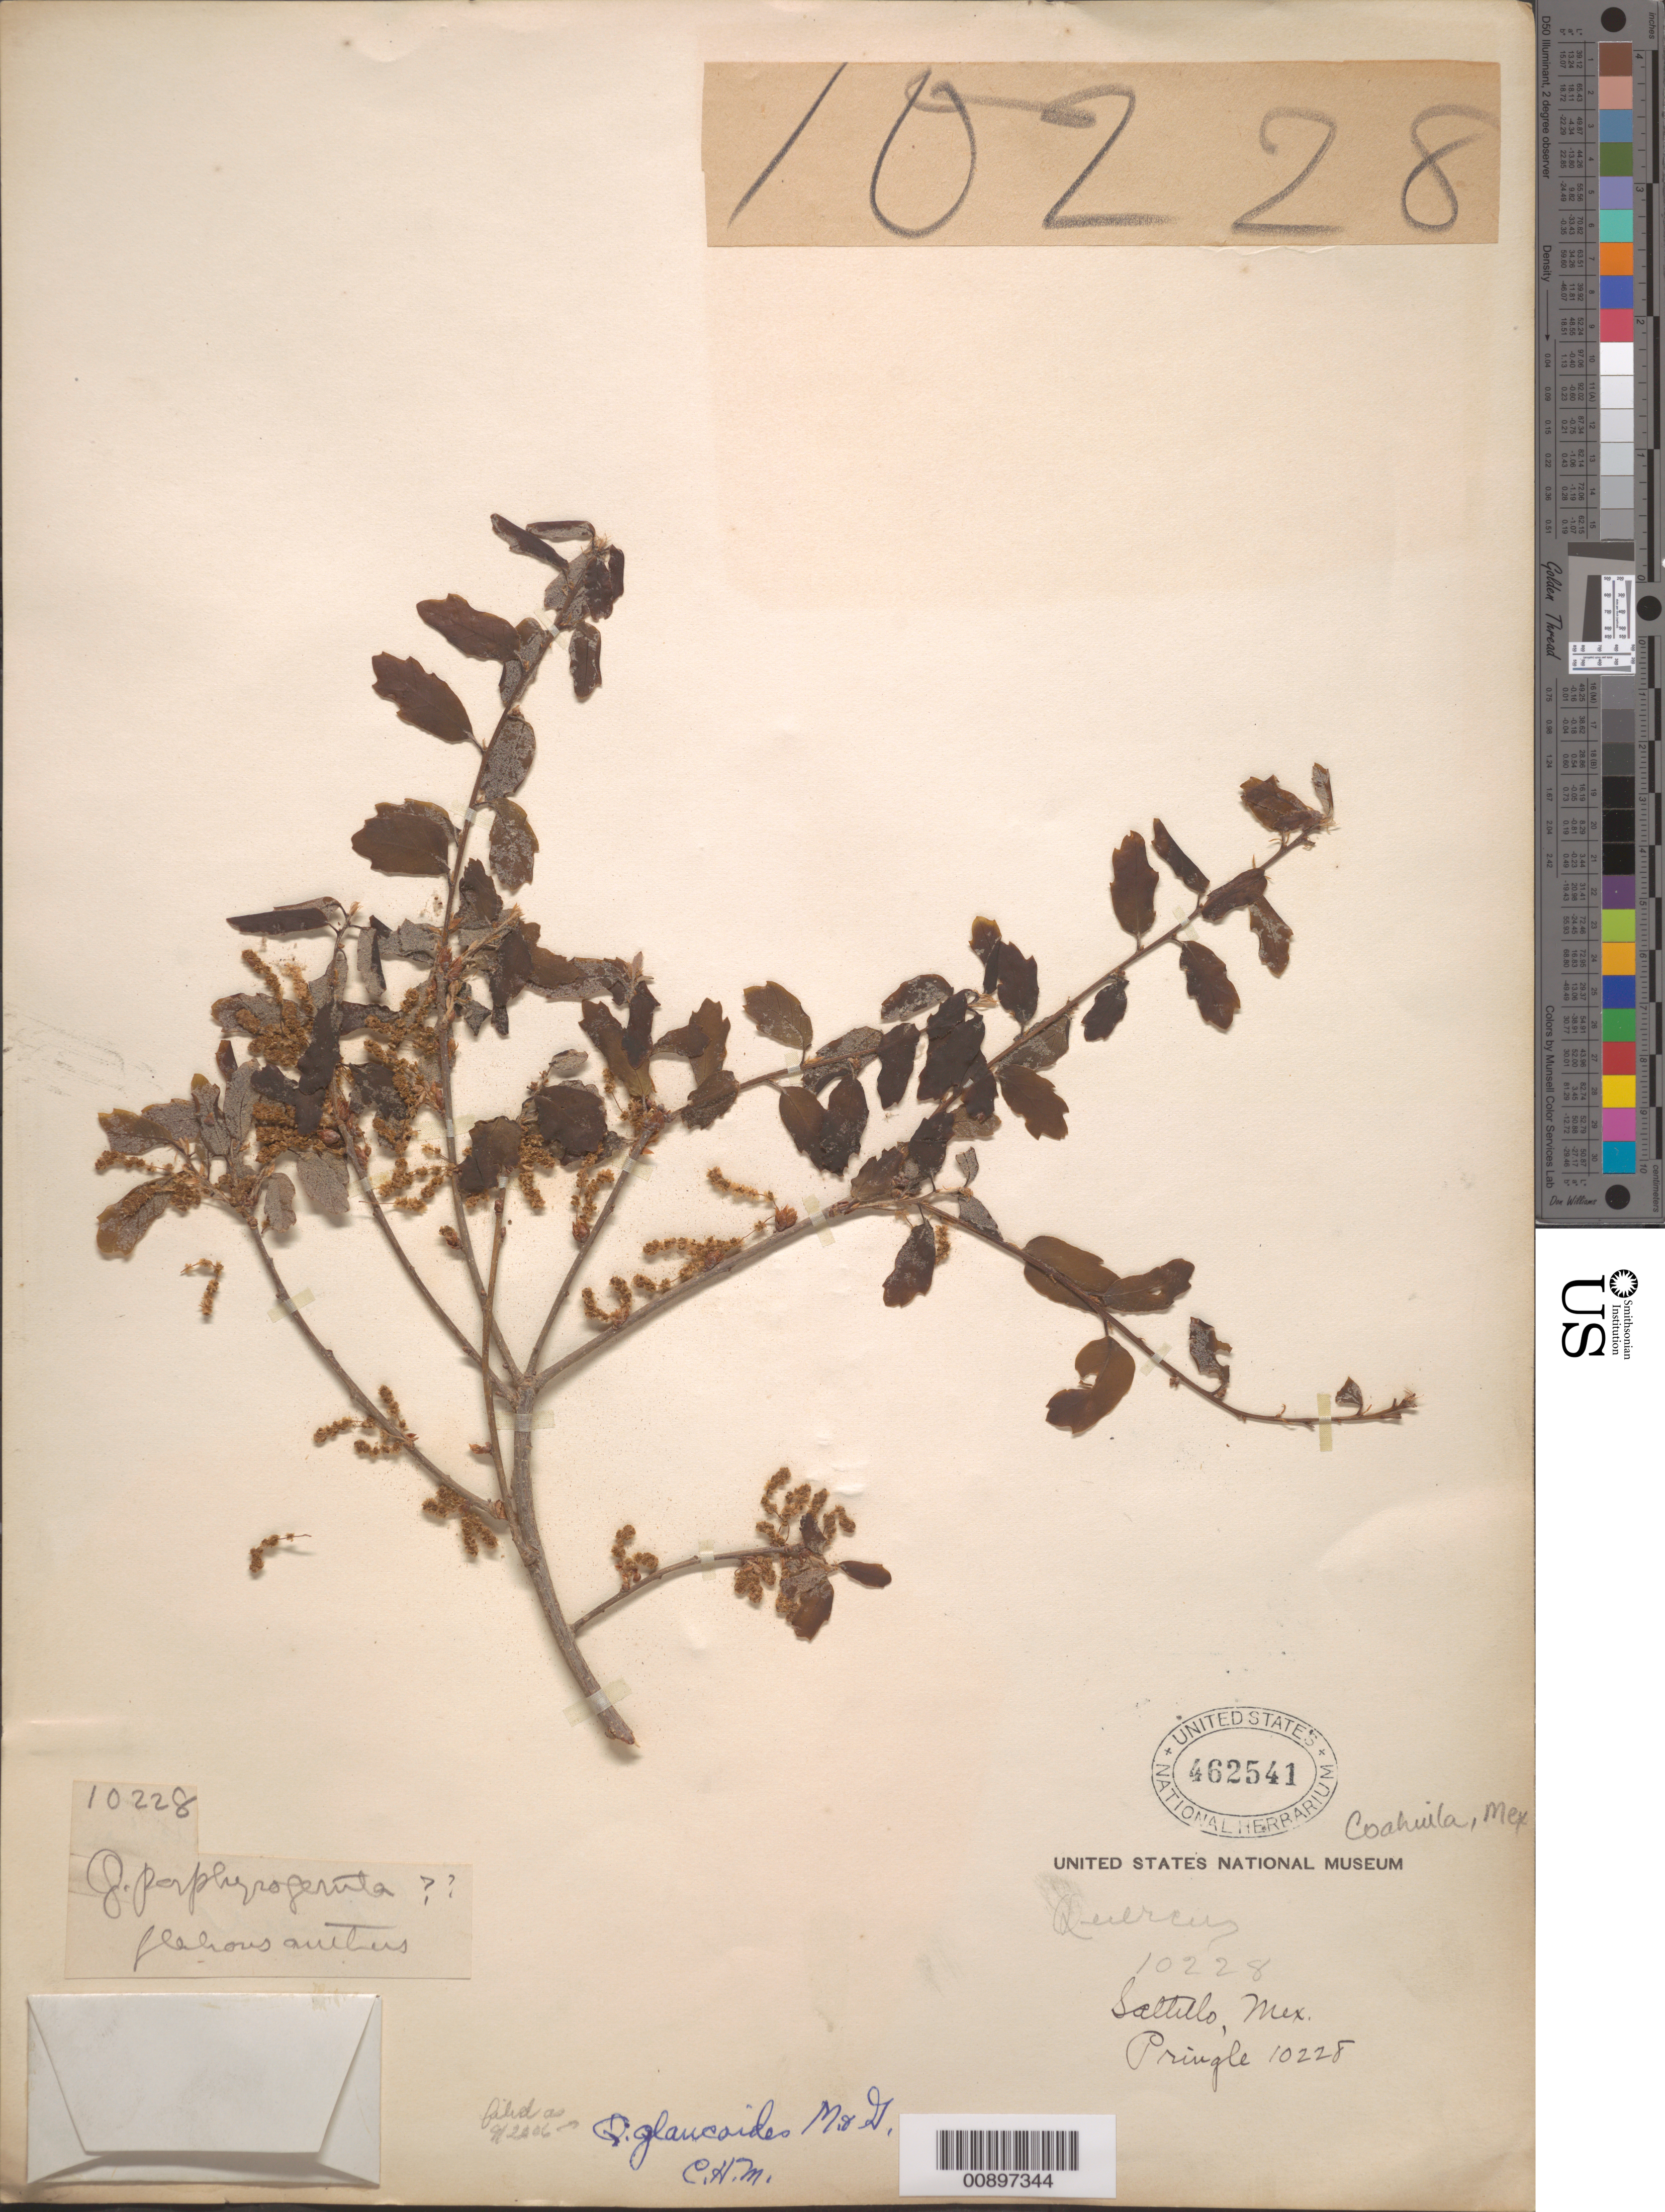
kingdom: Plantae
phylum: Tracheophyta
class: Magnoliopsida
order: Fagales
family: Fagaceae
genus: Quercus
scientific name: Quercus glaucoides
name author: M. Martens & Galeotti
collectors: C. G. Pringle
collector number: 10228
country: Mexico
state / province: Coahuila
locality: Saltillo, Coahuila.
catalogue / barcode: US 462541